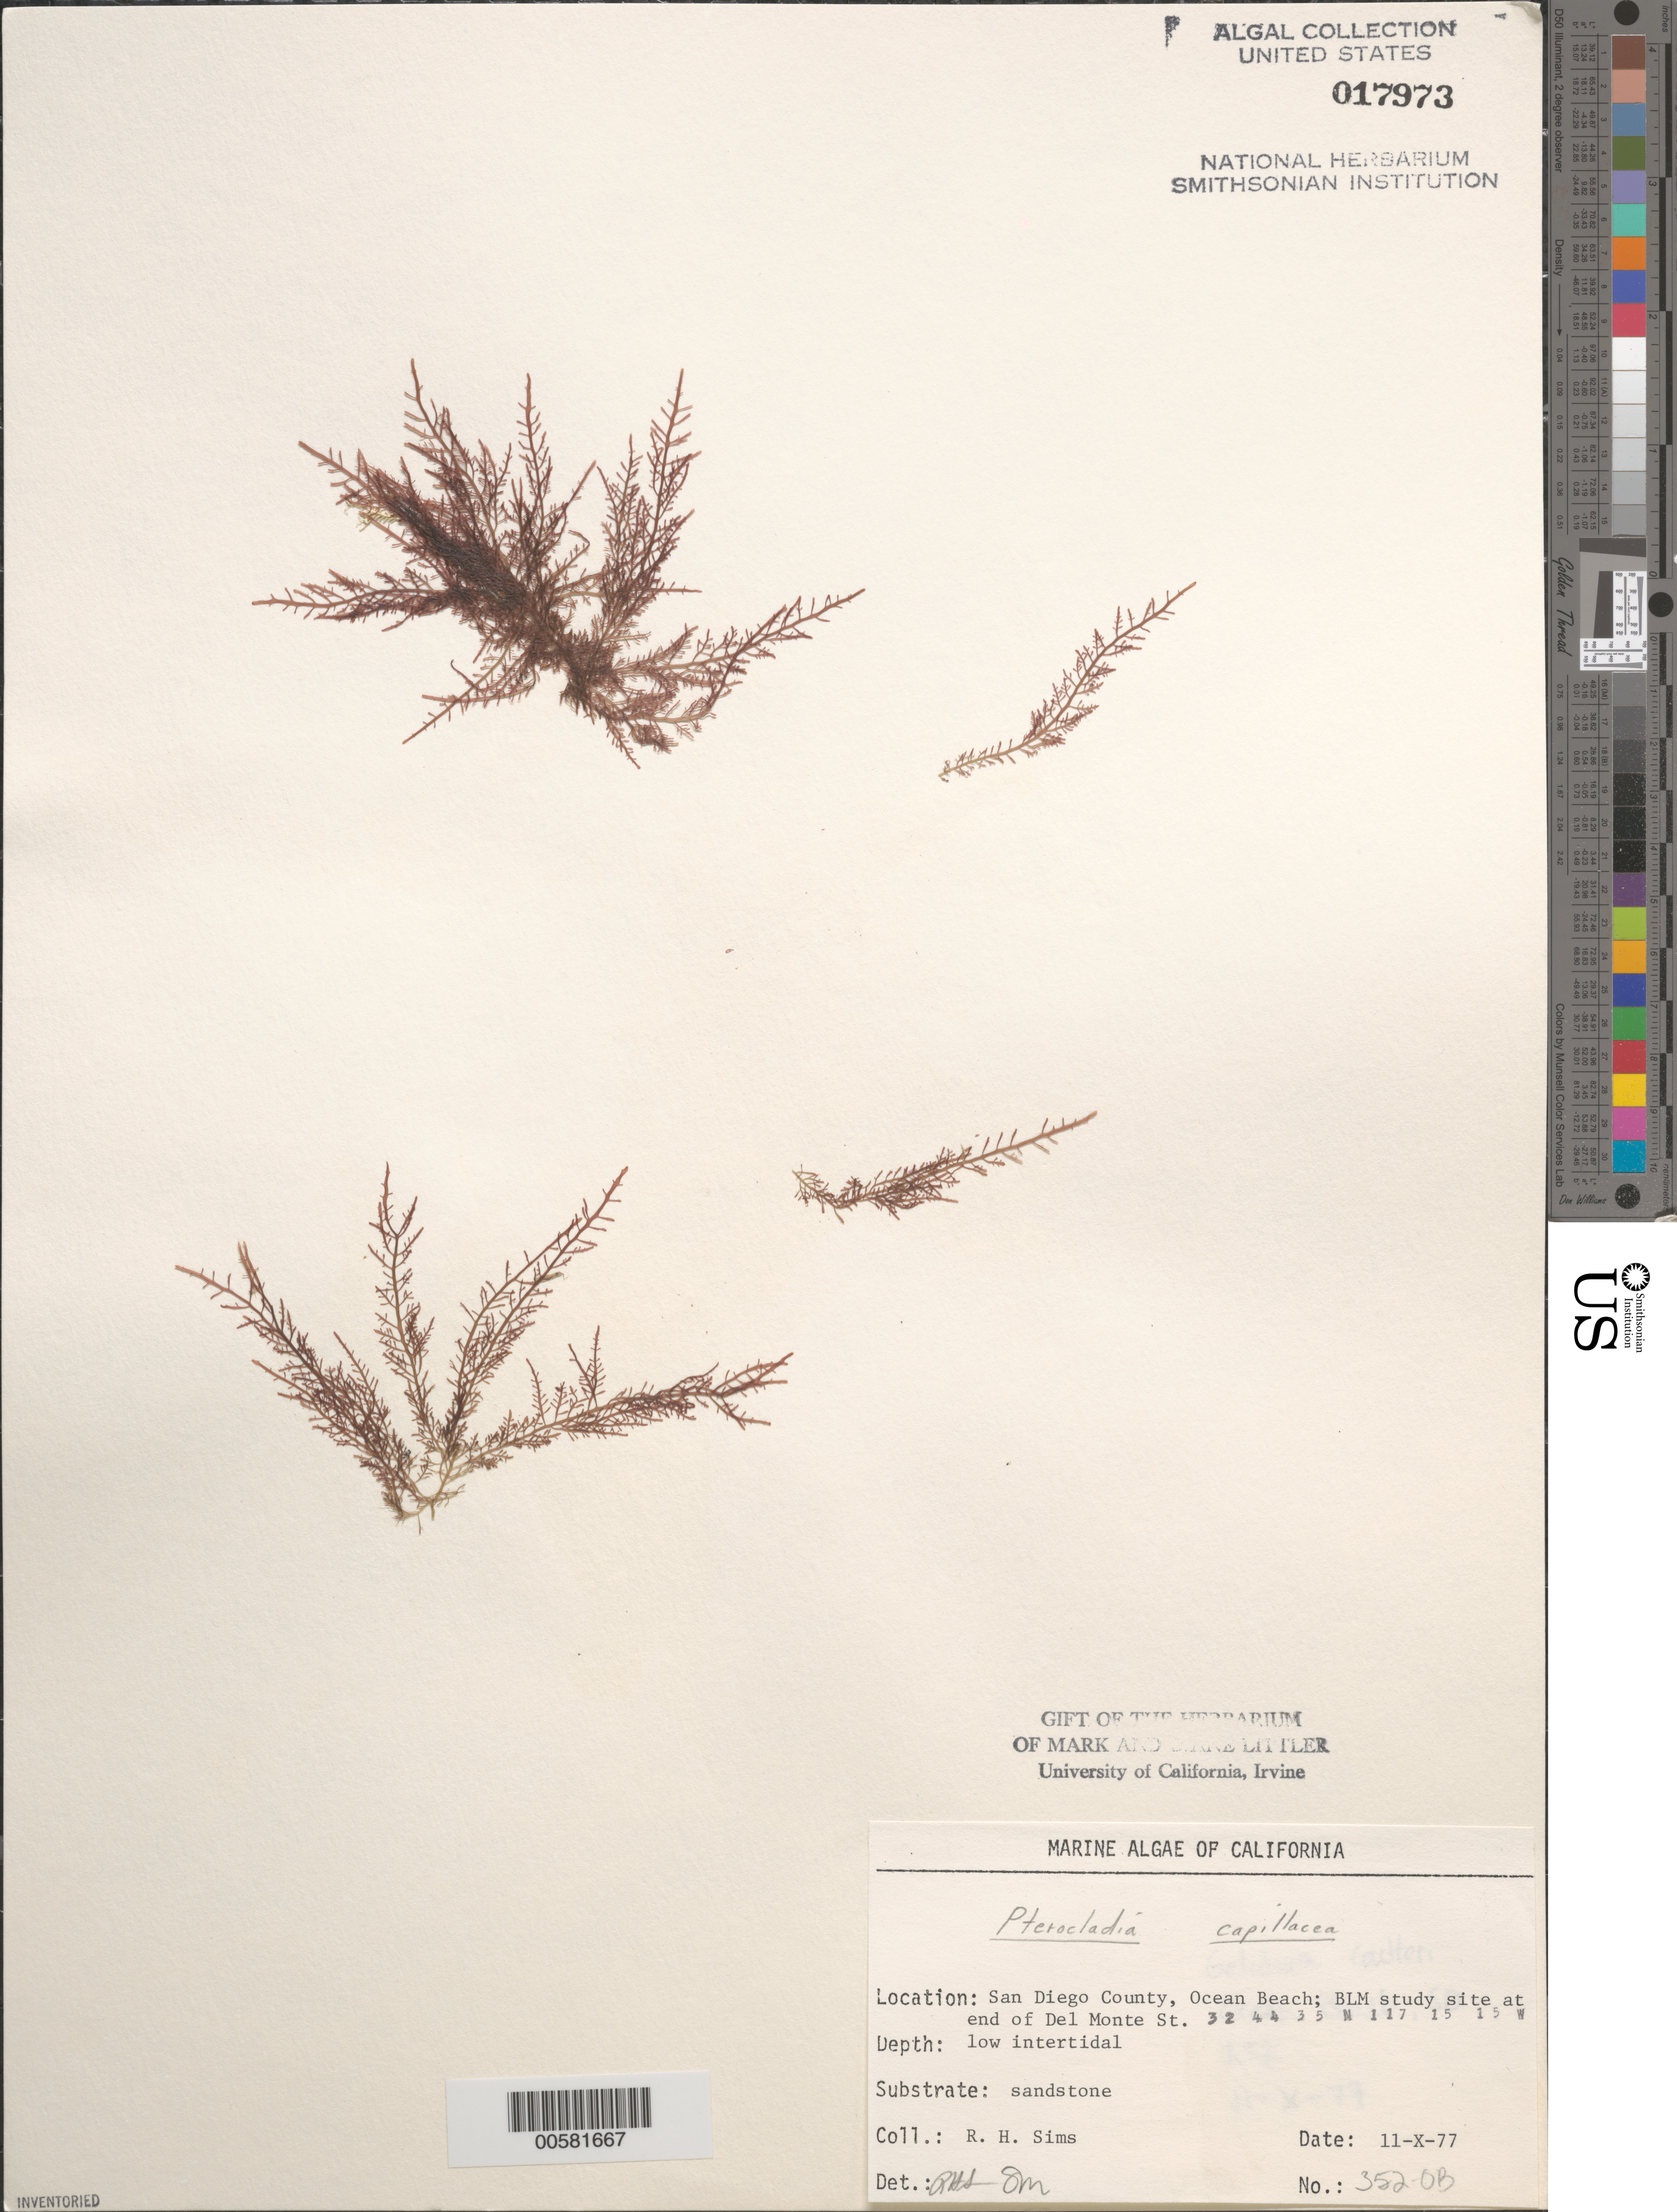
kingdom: Plantae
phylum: Rhodophyta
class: Florideophyceae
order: Gelidiales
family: Pterocladiaceae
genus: Pterocladiella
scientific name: Pterocladiella capillacea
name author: (S.G. Gmel.) Santelices & Hommers.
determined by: Algae name updating Project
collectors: R. H. Sims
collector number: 352-ob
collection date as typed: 11 Oct 1977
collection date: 1977-10-11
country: United States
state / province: California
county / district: San Diego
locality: Ocean Beach, end of Del Monte Street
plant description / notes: BLM-SOCALBIGHT Rocky Intertidal Survey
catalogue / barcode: US 17973